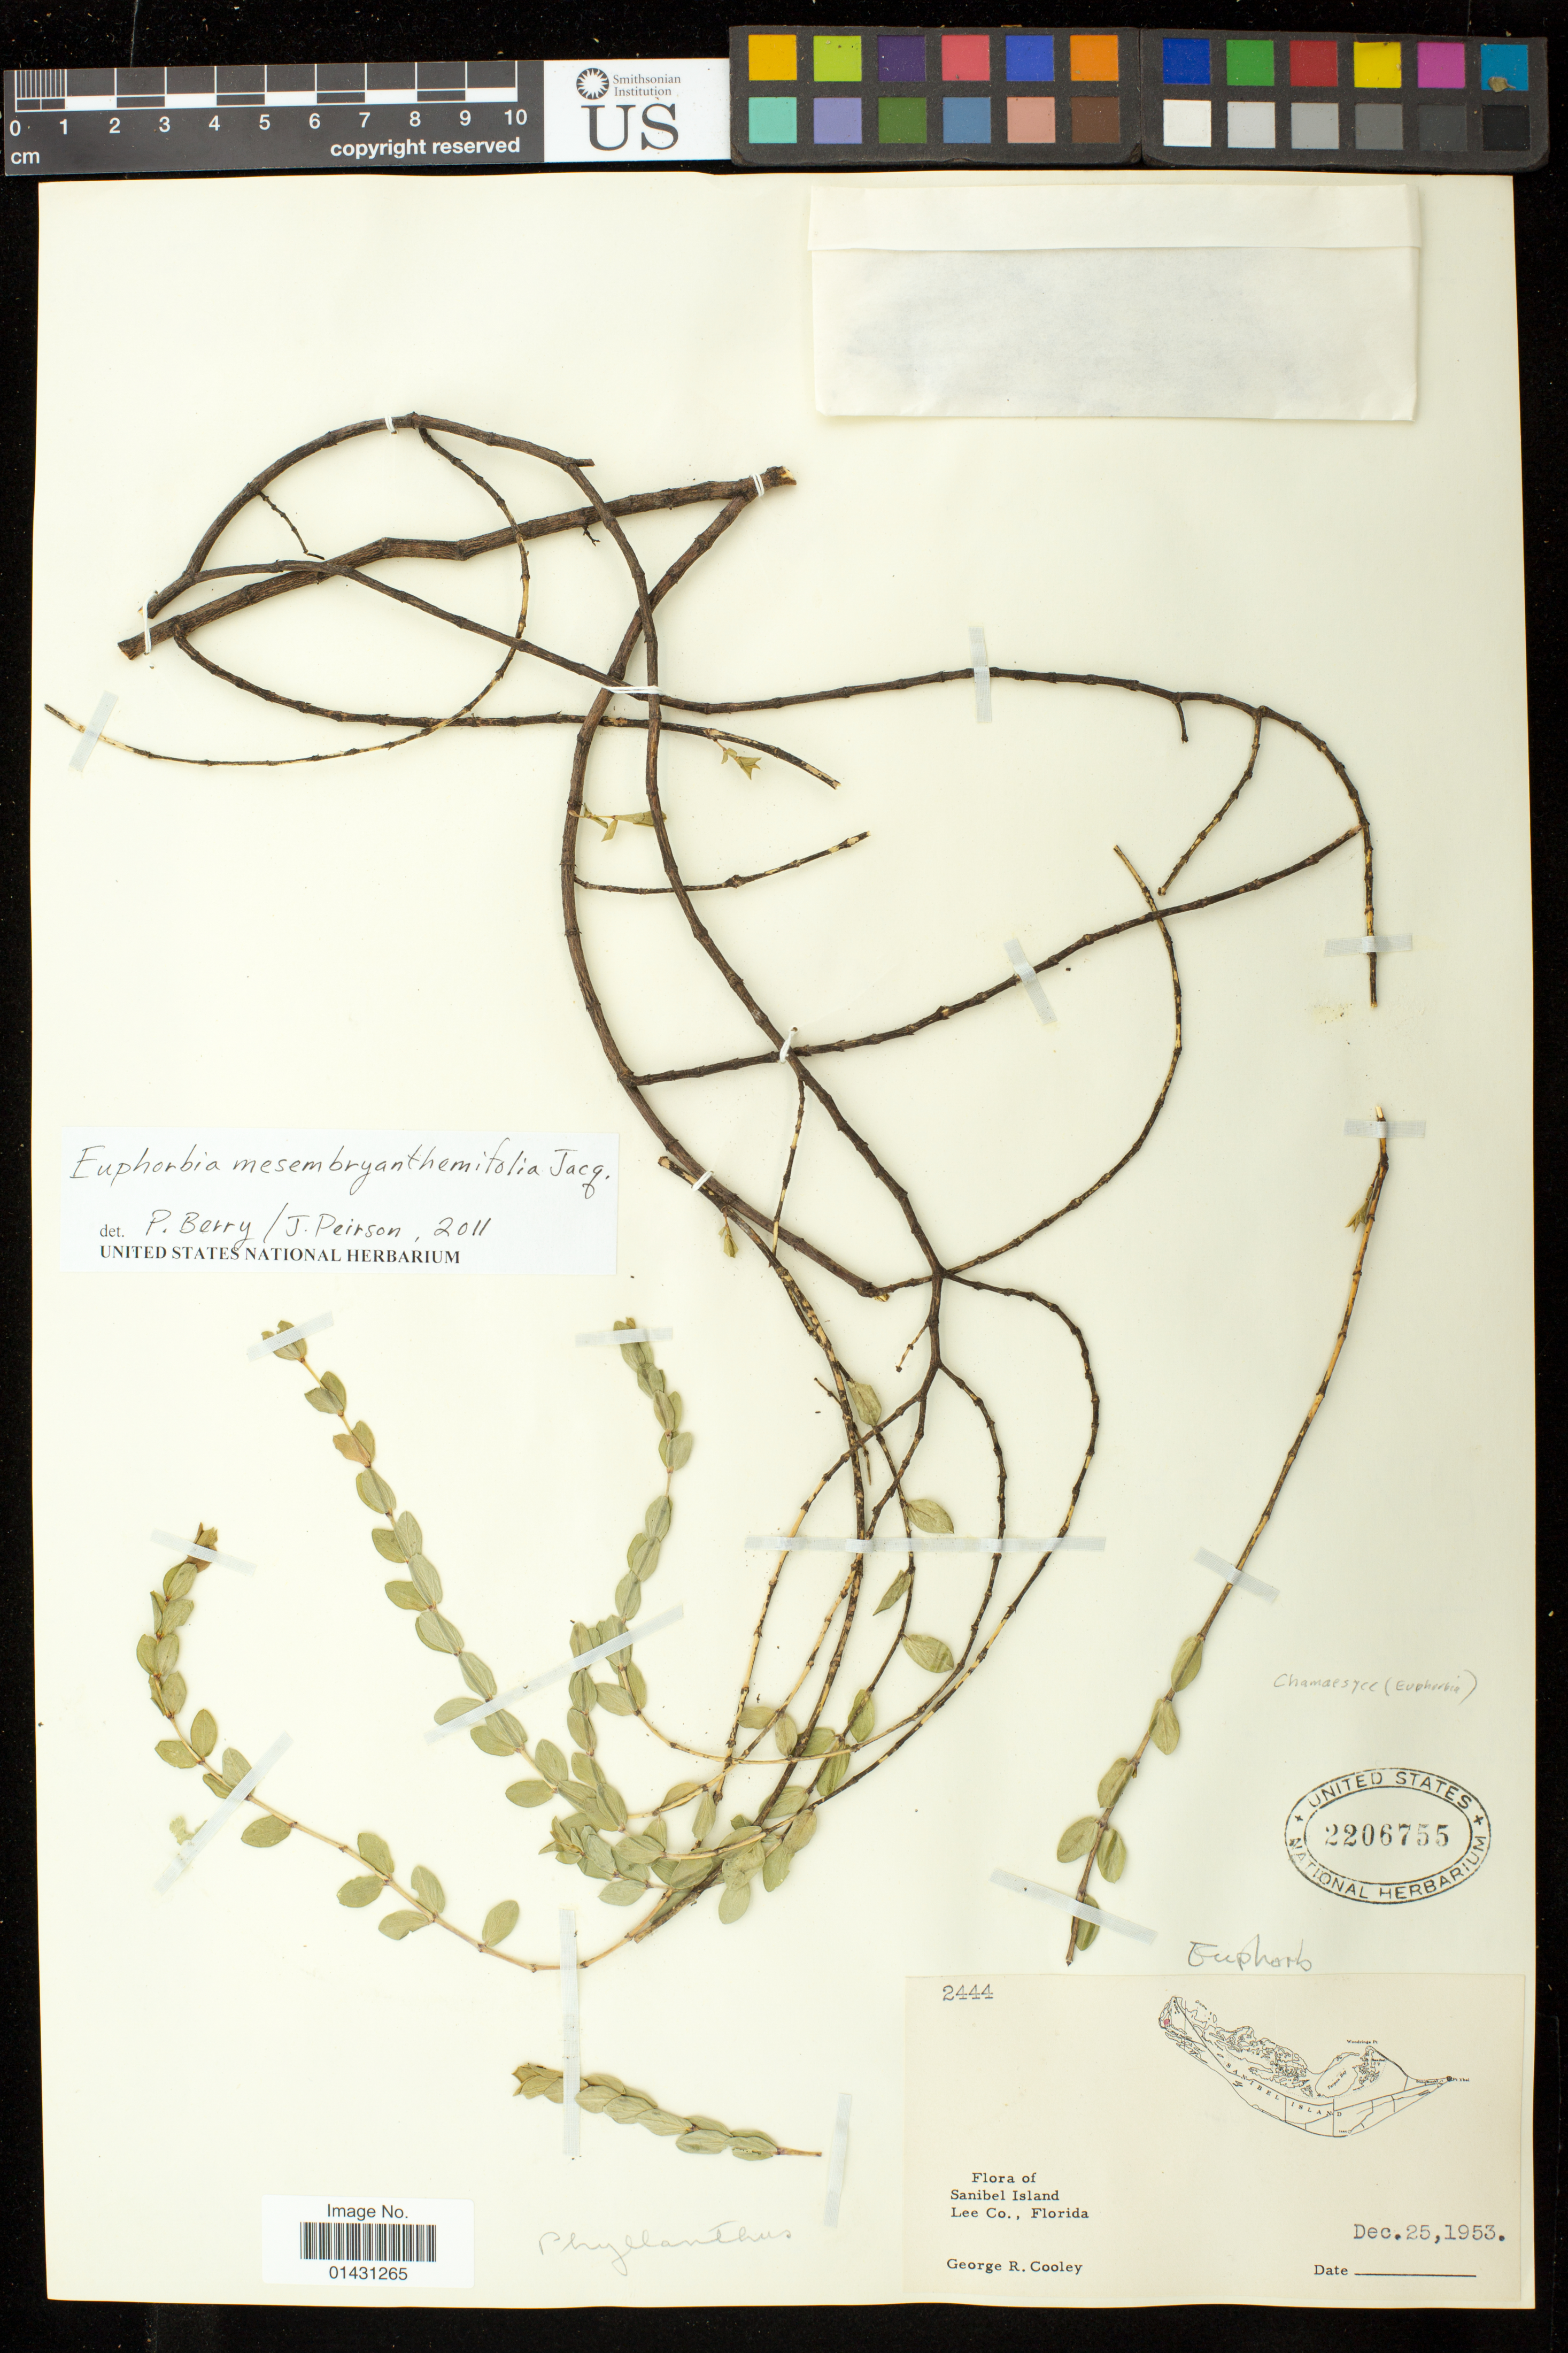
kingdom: Plantae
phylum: Tracheophyta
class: Magnoliopsida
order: Malpighiales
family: Euphorbiaceae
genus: Euphorbia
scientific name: Euphorbia mesembryanthemifolia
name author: Jacq.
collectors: G. R. Cooley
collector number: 2444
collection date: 1953-12-25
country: United States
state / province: Florida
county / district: Lee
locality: Sanibel Island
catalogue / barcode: US 2206755